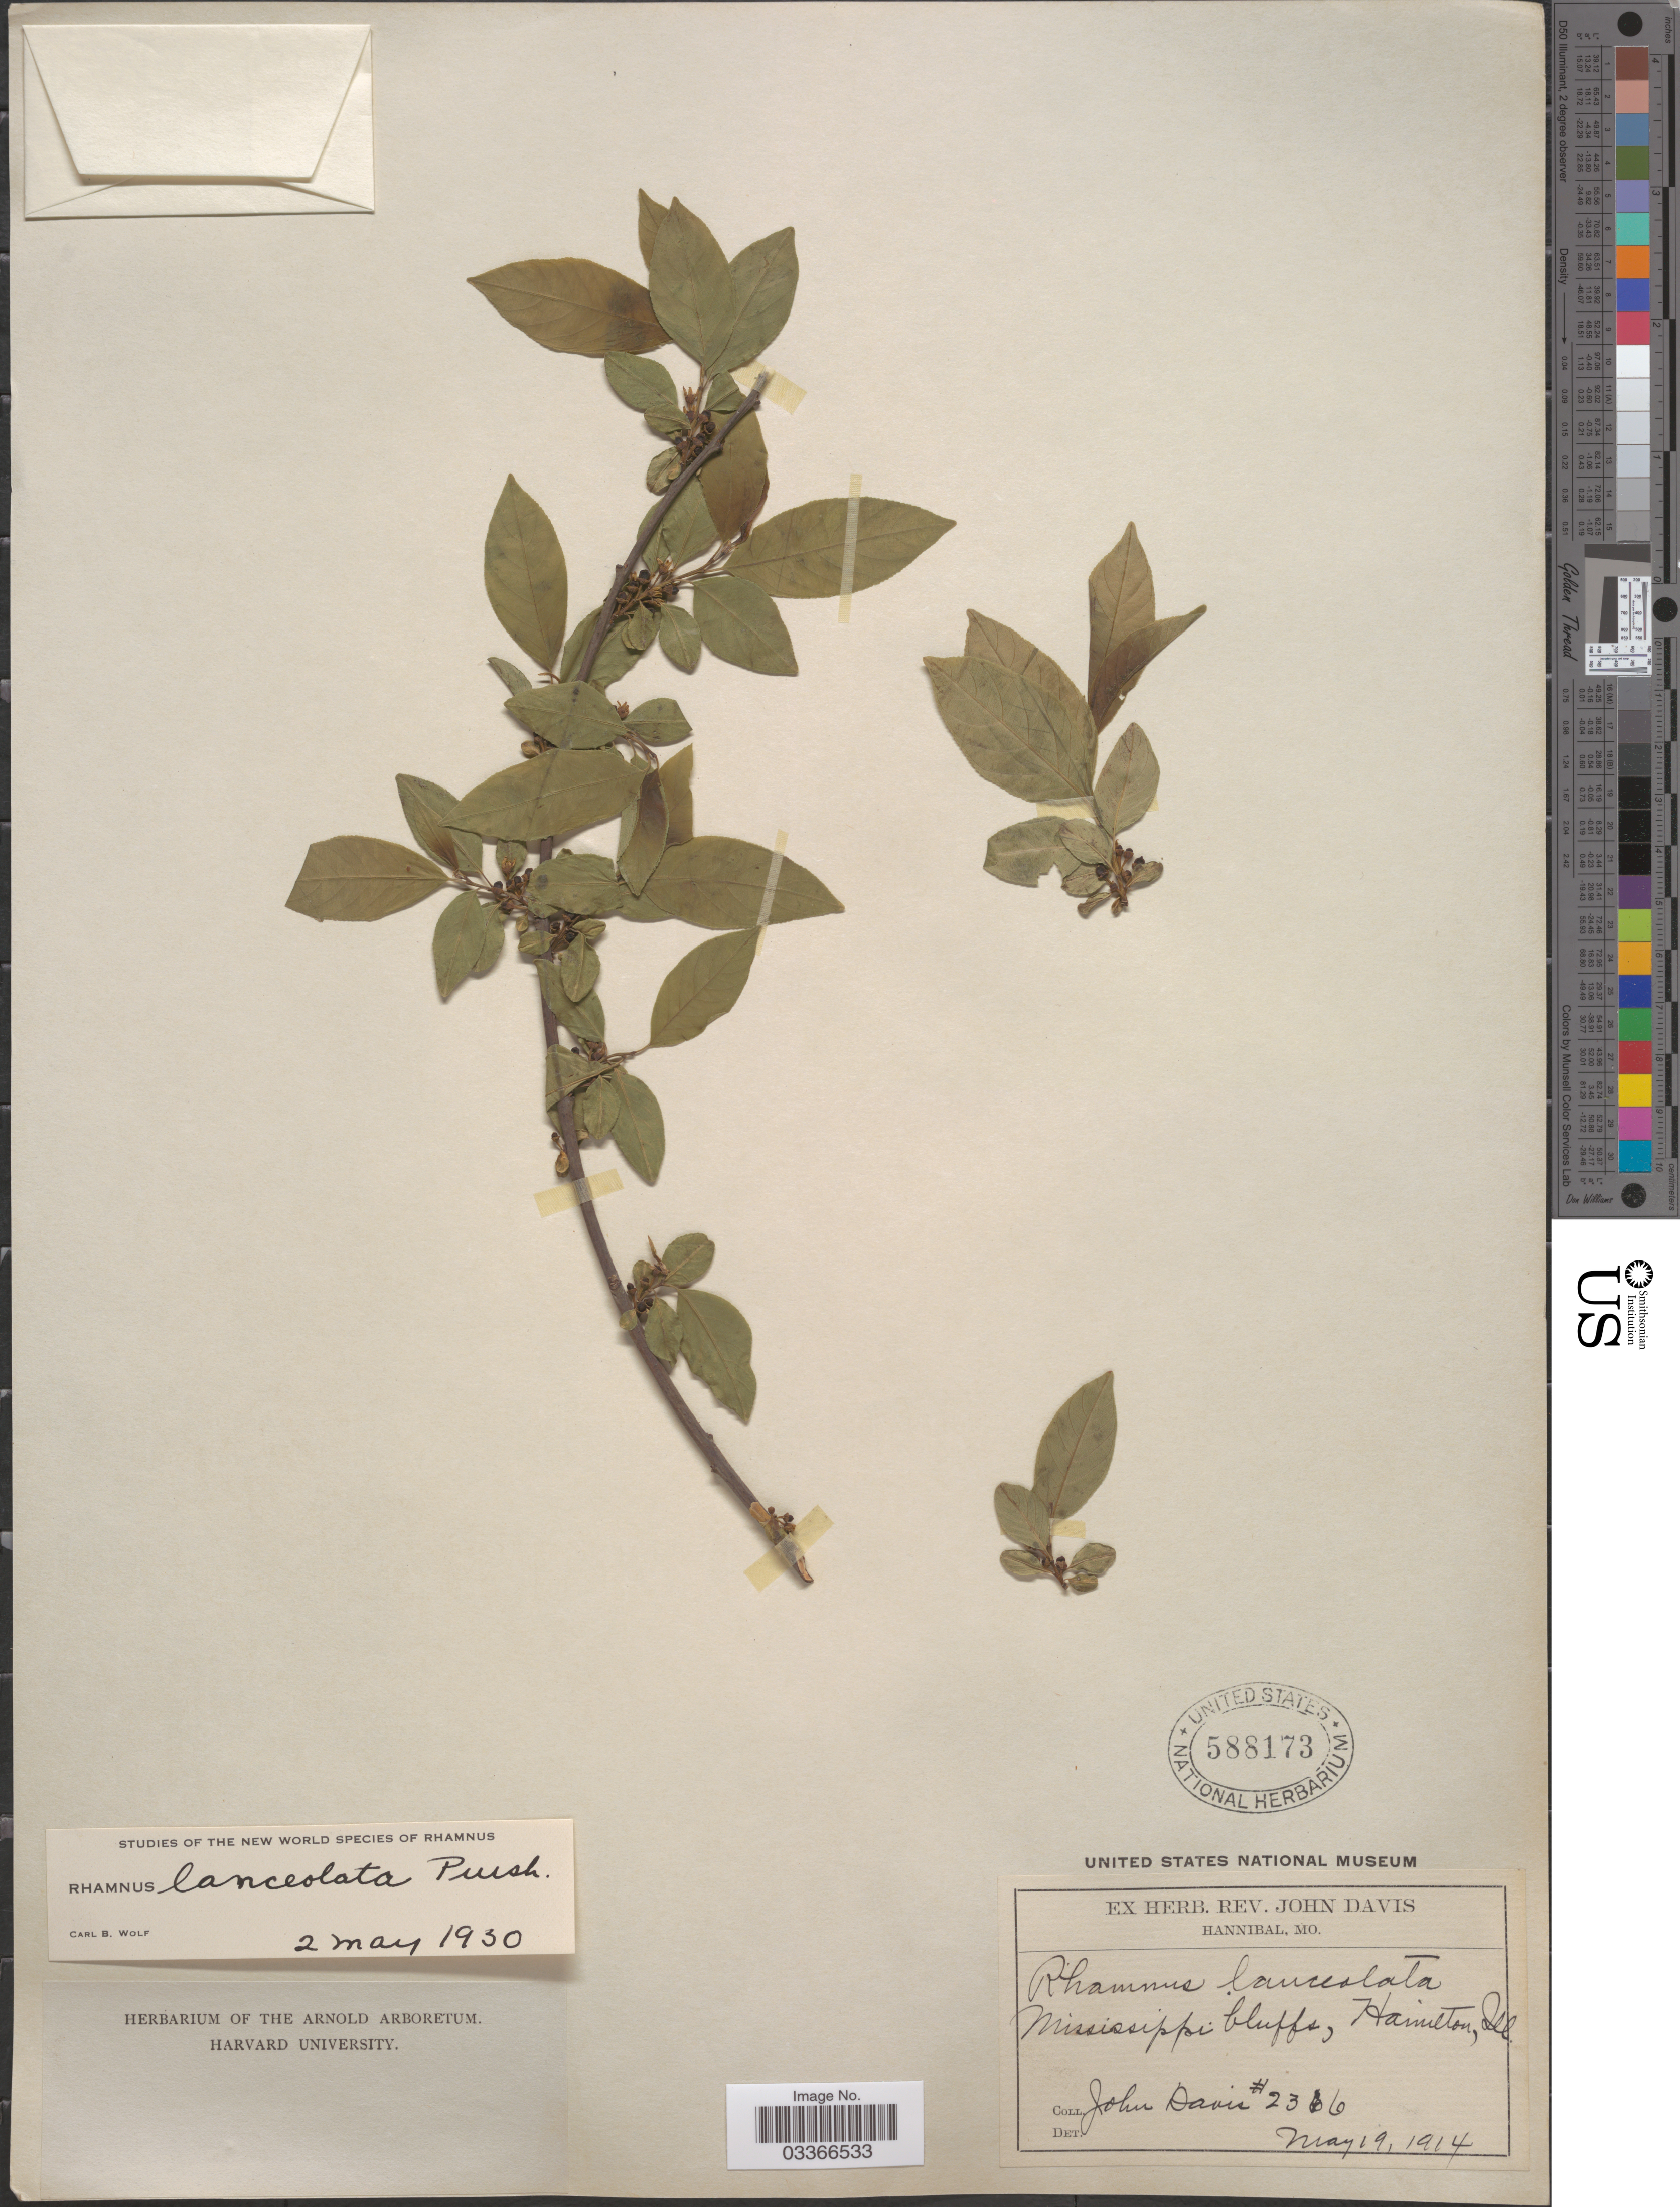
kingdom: Plantae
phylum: Tracheophyta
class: Magnoliopsida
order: Rosales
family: Rhamnaceae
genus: Rhamnus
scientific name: Rhamnus lanceolata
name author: Pursh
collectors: J. Davis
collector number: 2376*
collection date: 1914-05-19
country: United States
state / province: Illinois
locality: Mississippi bluffs, Hamilton.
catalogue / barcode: US 588173